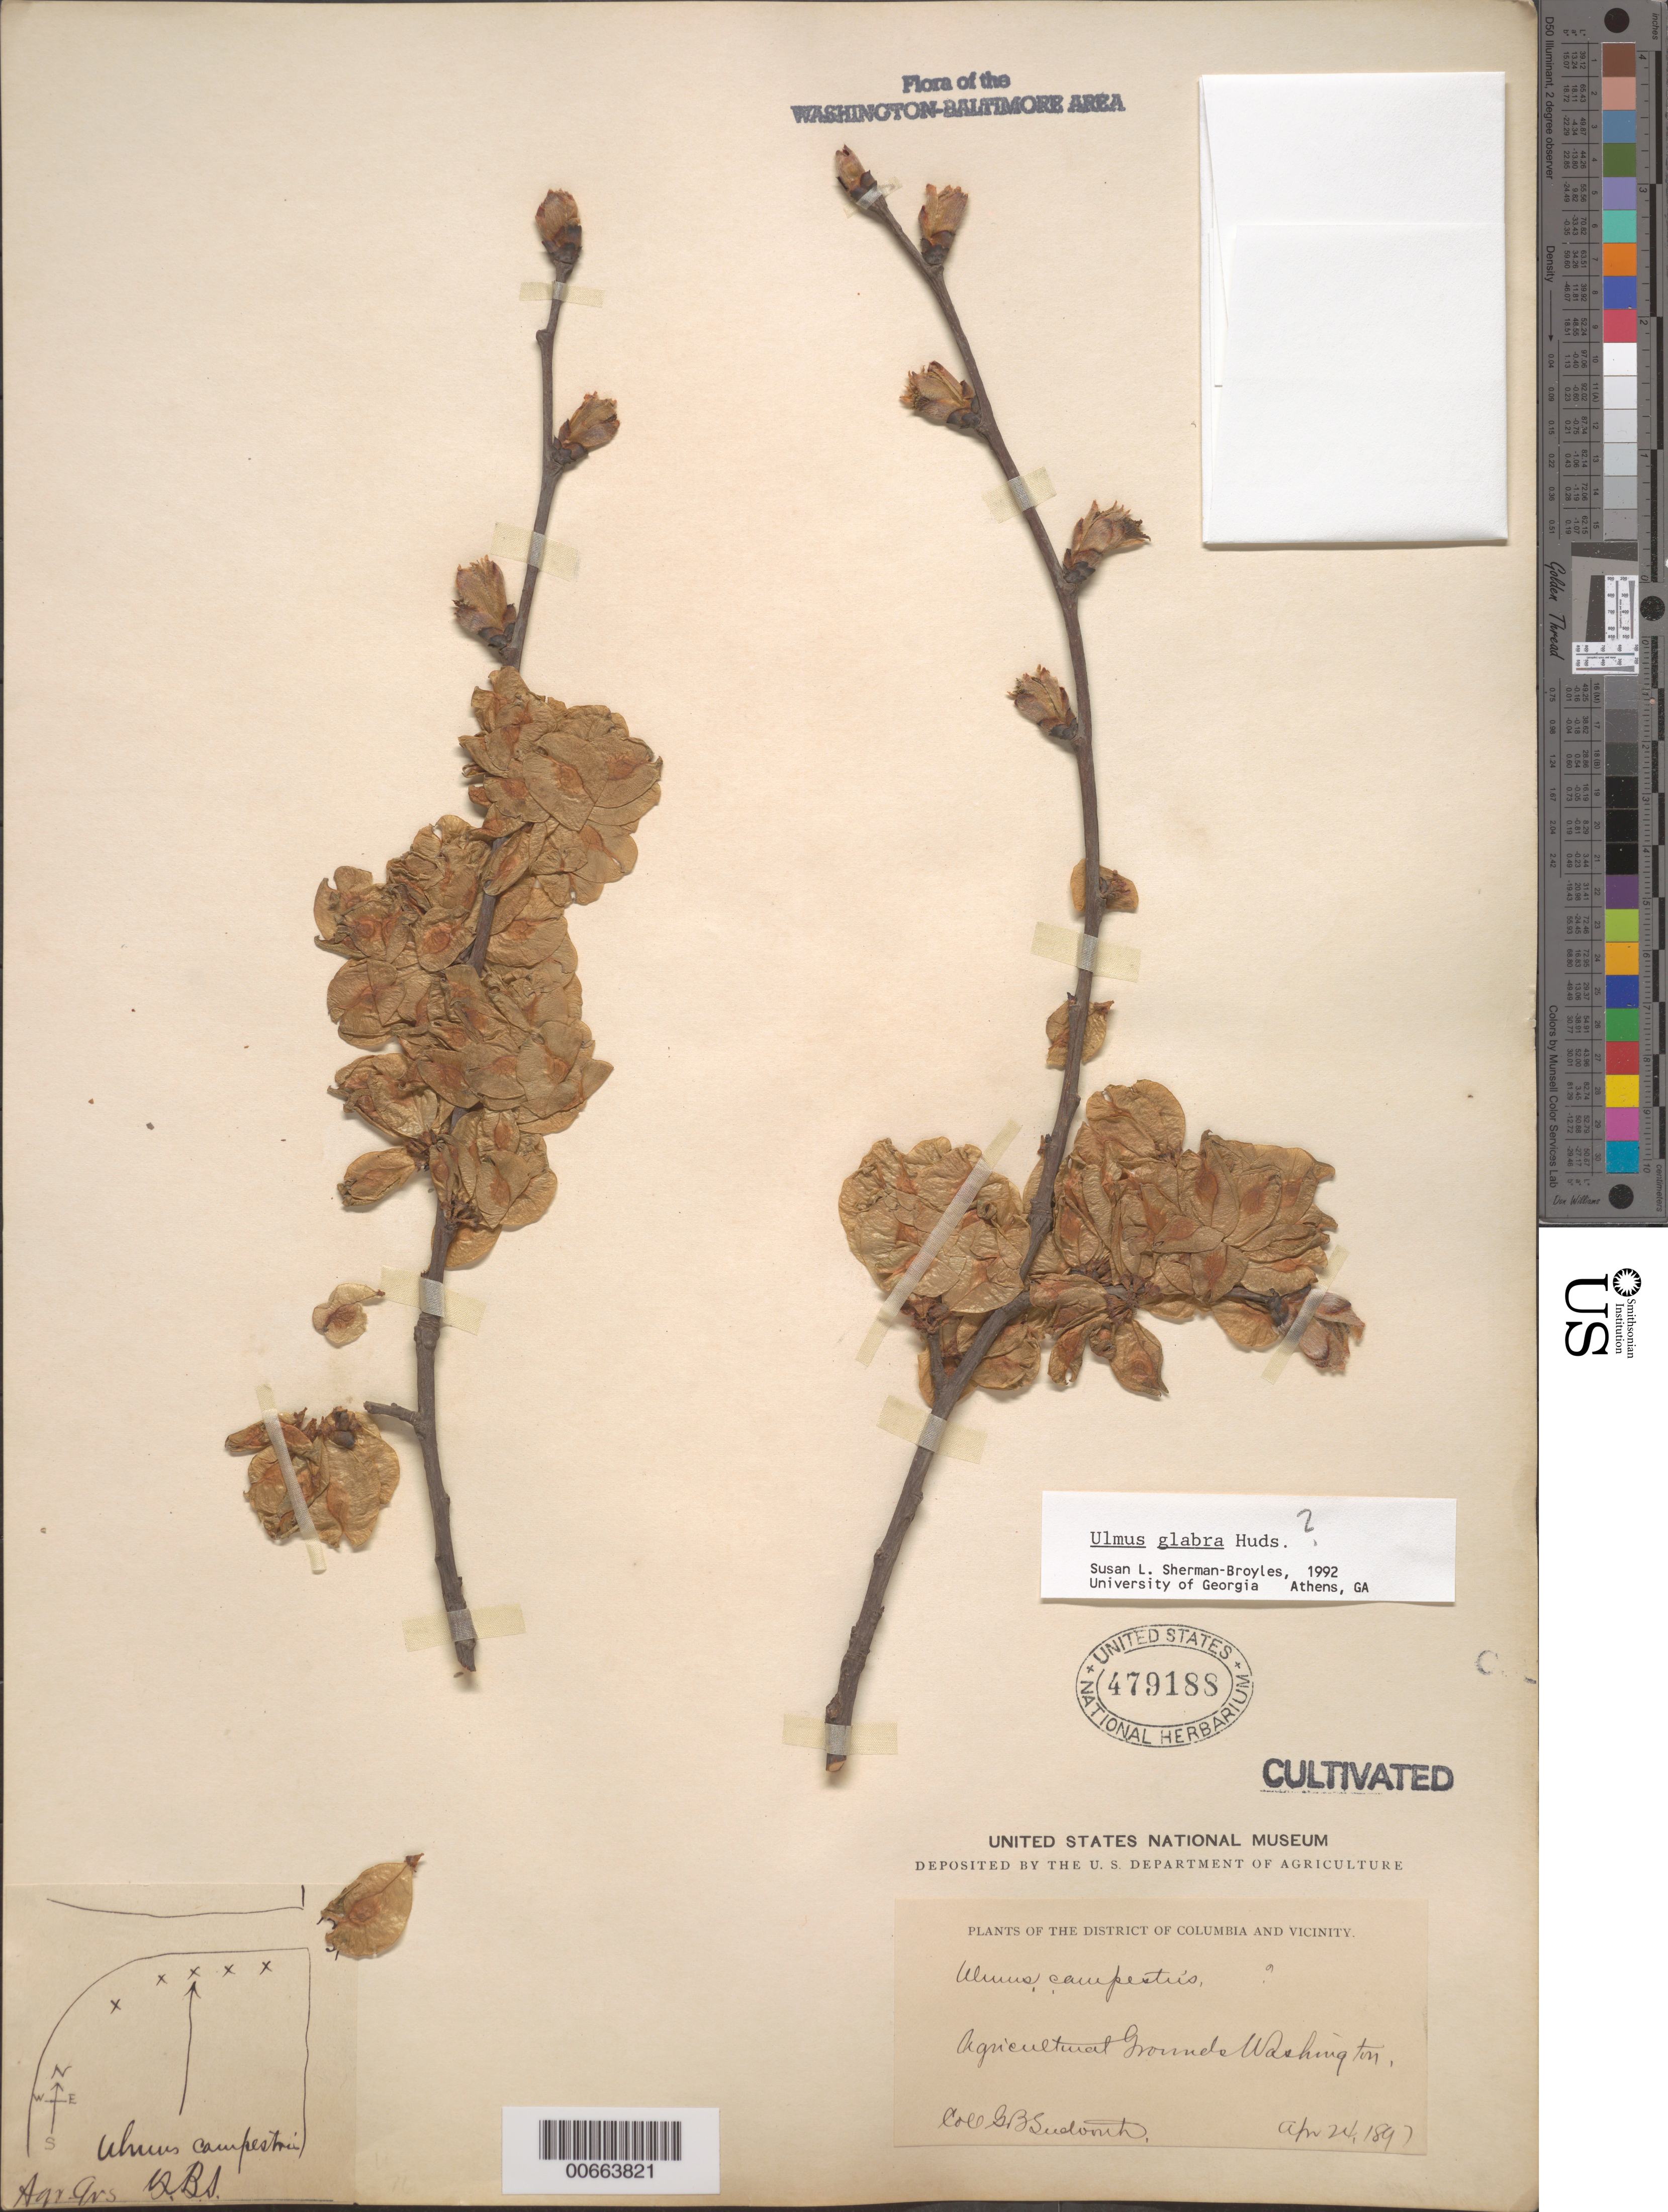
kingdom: Plantae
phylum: Tracheophyta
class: Magnoliopsida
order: Rosales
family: Ulmaceae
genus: Ulmus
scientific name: Ulmus glabra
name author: Huds.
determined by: Sherman-Broyles, Susan L., (GA), University of Georgia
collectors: G. B. Sudworth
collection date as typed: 24 Apr 1897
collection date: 1897-04-24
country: United States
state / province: District of Columbia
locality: Agricultural Grounds, USDA.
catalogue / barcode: US 479188